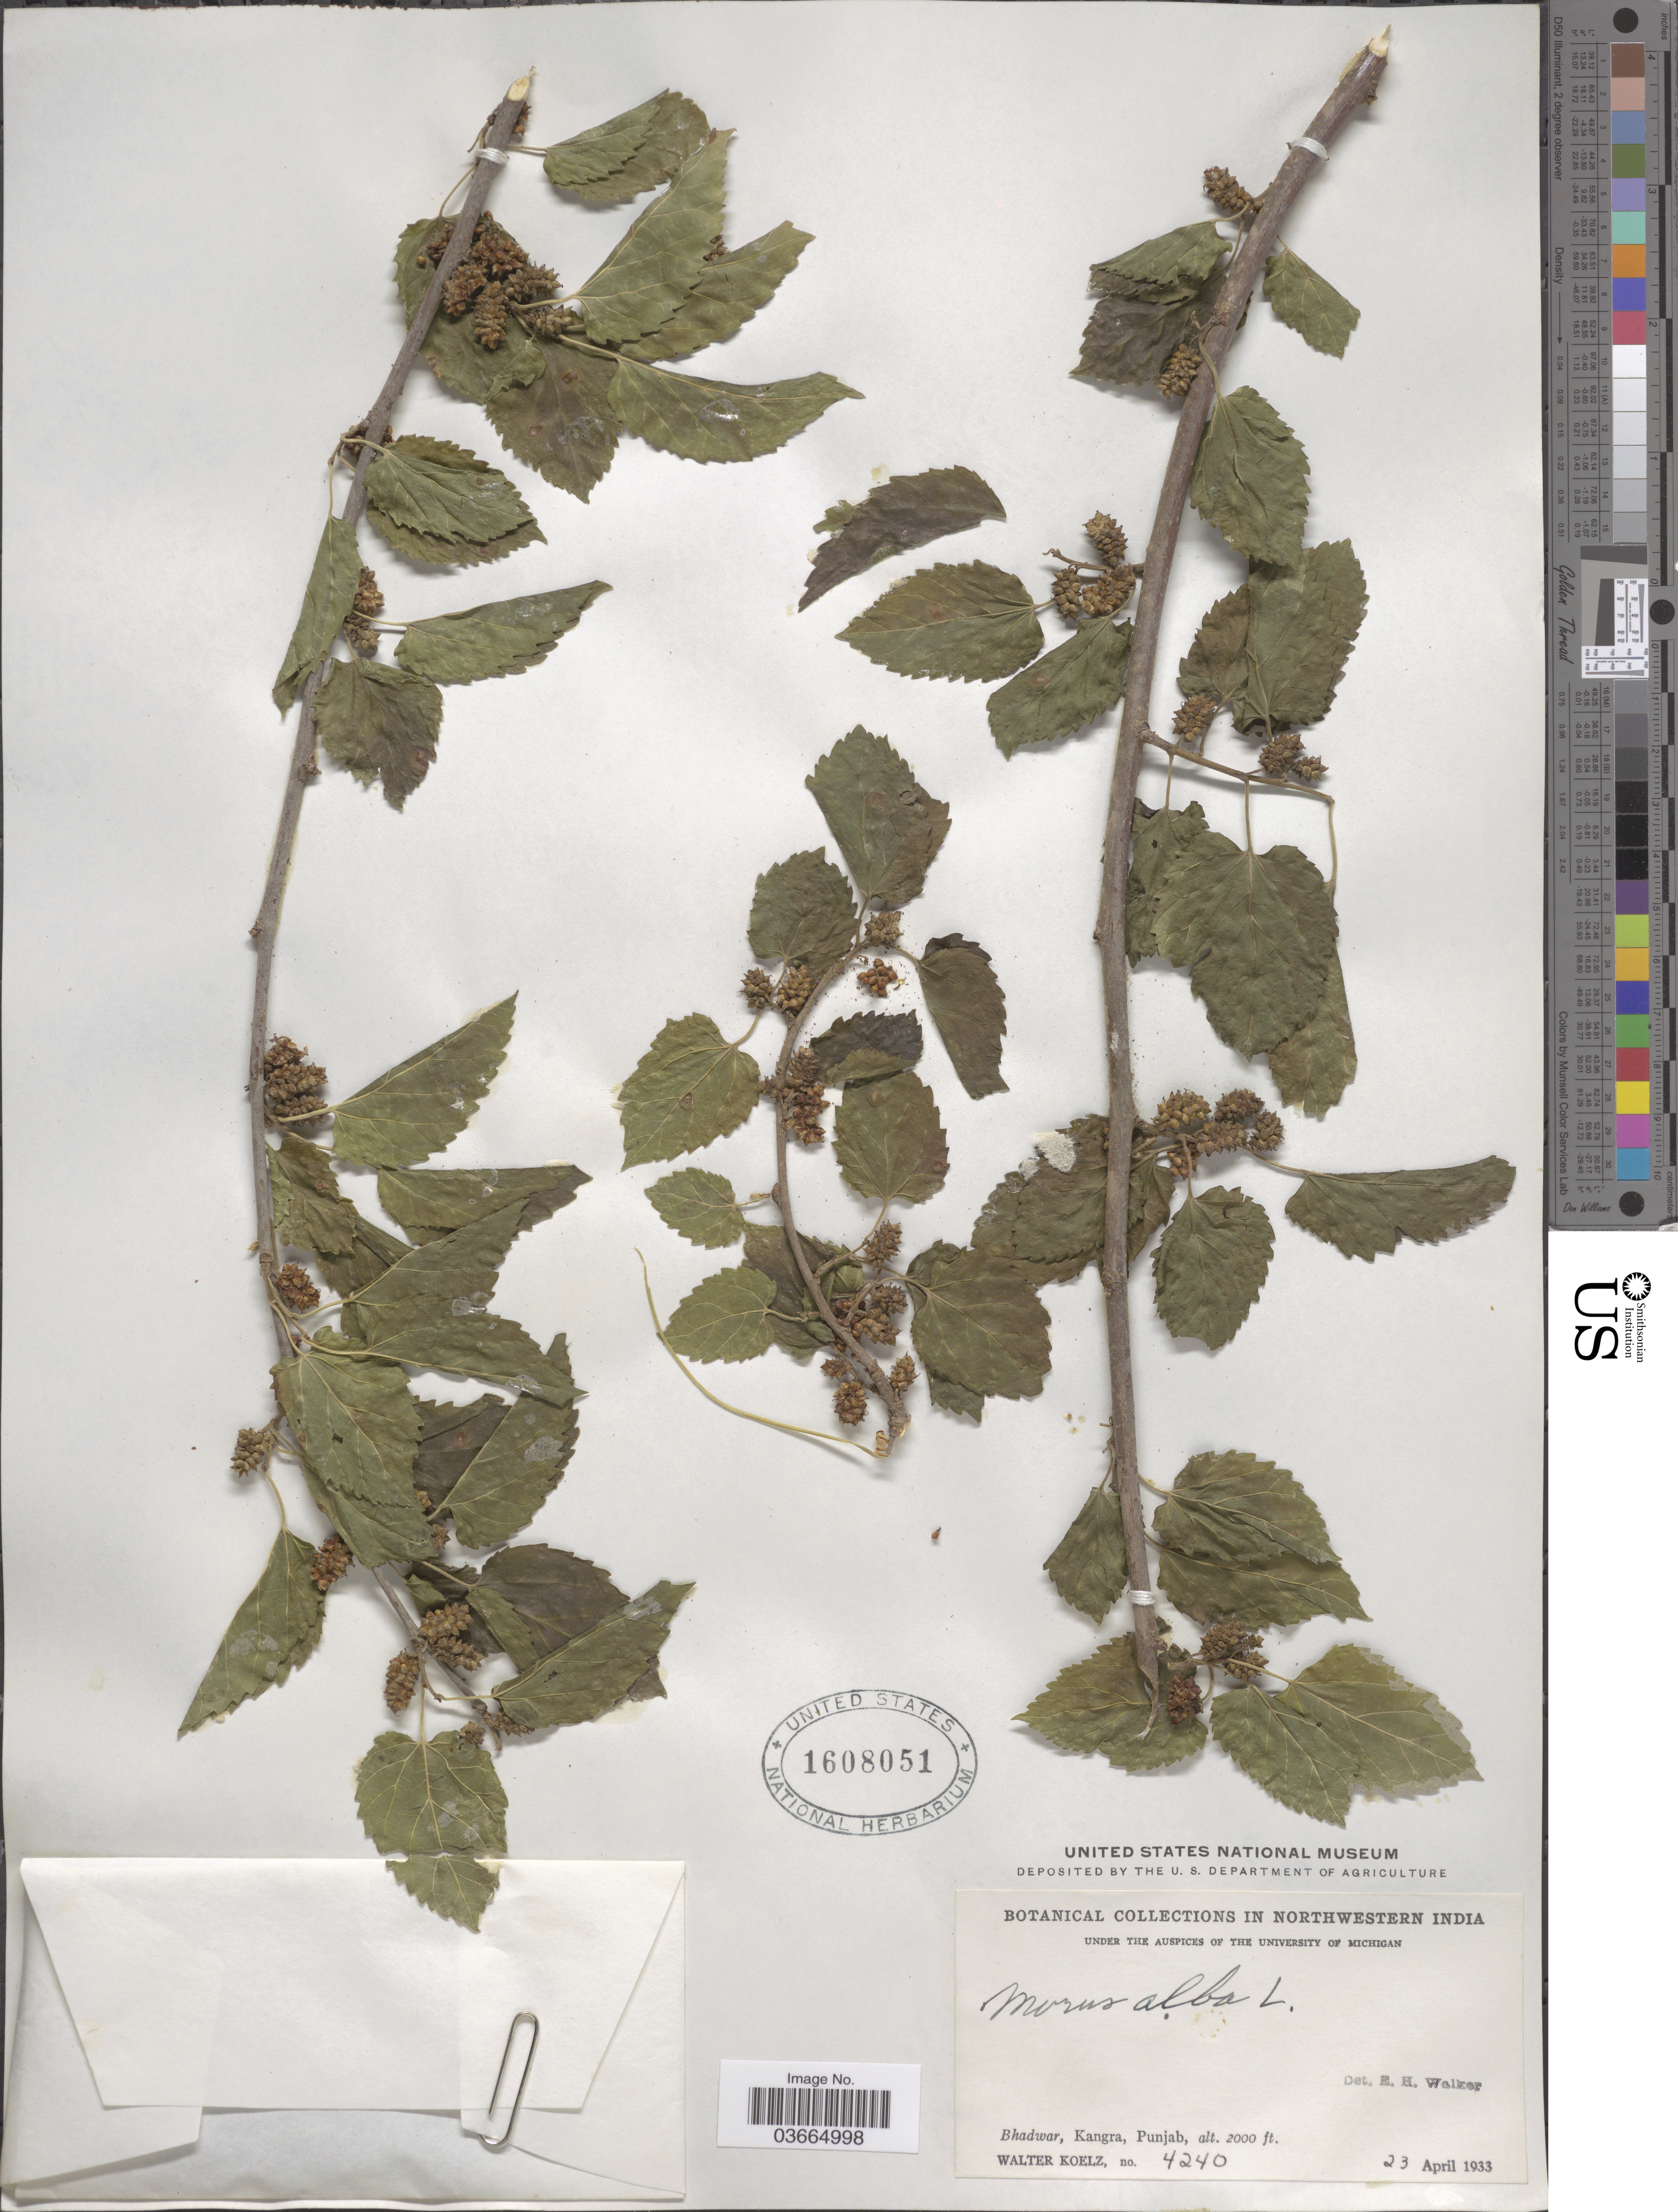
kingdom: Plantae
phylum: Tracheophyta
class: Magnoliopsida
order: Rosales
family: Moraceae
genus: Morus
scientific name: Morus alba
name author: L.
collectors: W. N. Koelz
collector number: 4240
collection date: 1933-04-23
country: India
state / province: Punjab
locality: Northwestern India. Bhadwar, Kangra, Punjab.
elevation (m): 610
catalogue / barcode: US 1608051